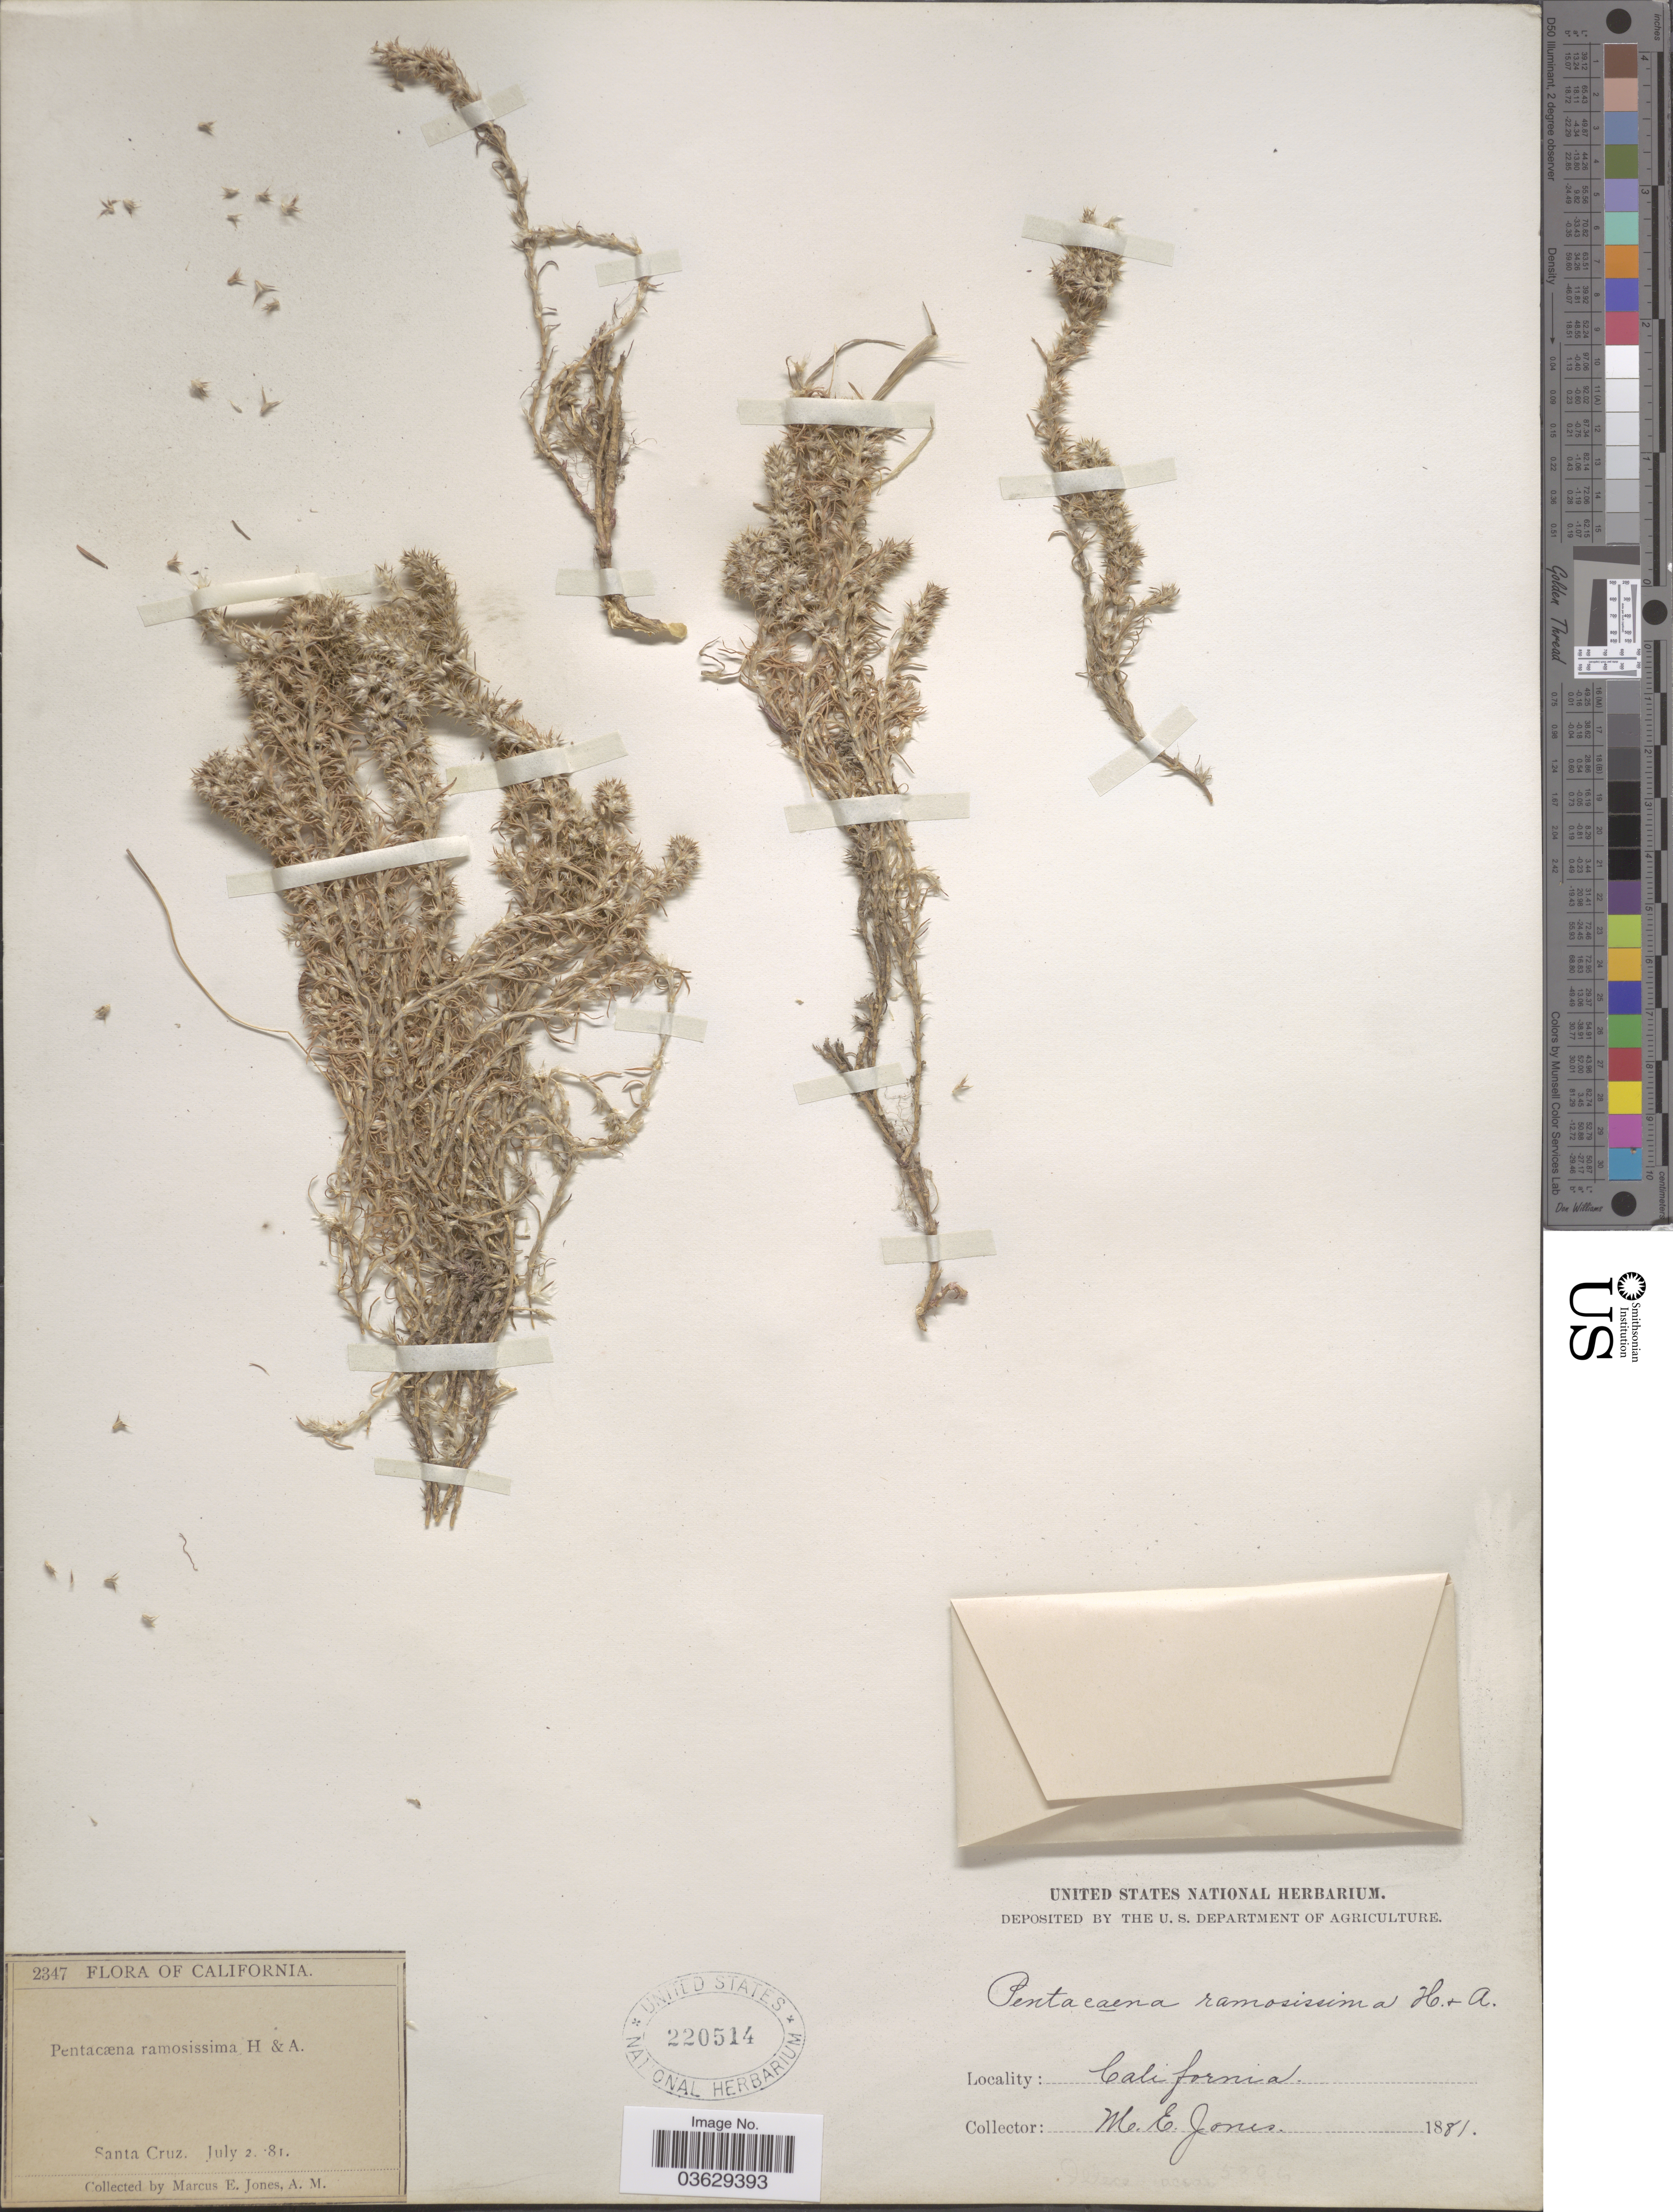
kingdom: Plantae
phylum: Tracheophyta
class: Magnoliopsida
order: Caryophyllales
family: Caryophyllaceae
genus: Cardionema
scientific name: Cardionema ramosissimum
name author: (Weinm.) A. Nelson & J.F. Macbr.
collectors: M. E. Jones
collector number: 2347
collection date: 1881-07-02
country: United States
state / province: California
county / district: Santa Cruz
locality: Santa Cruz.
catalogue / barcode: US 220514